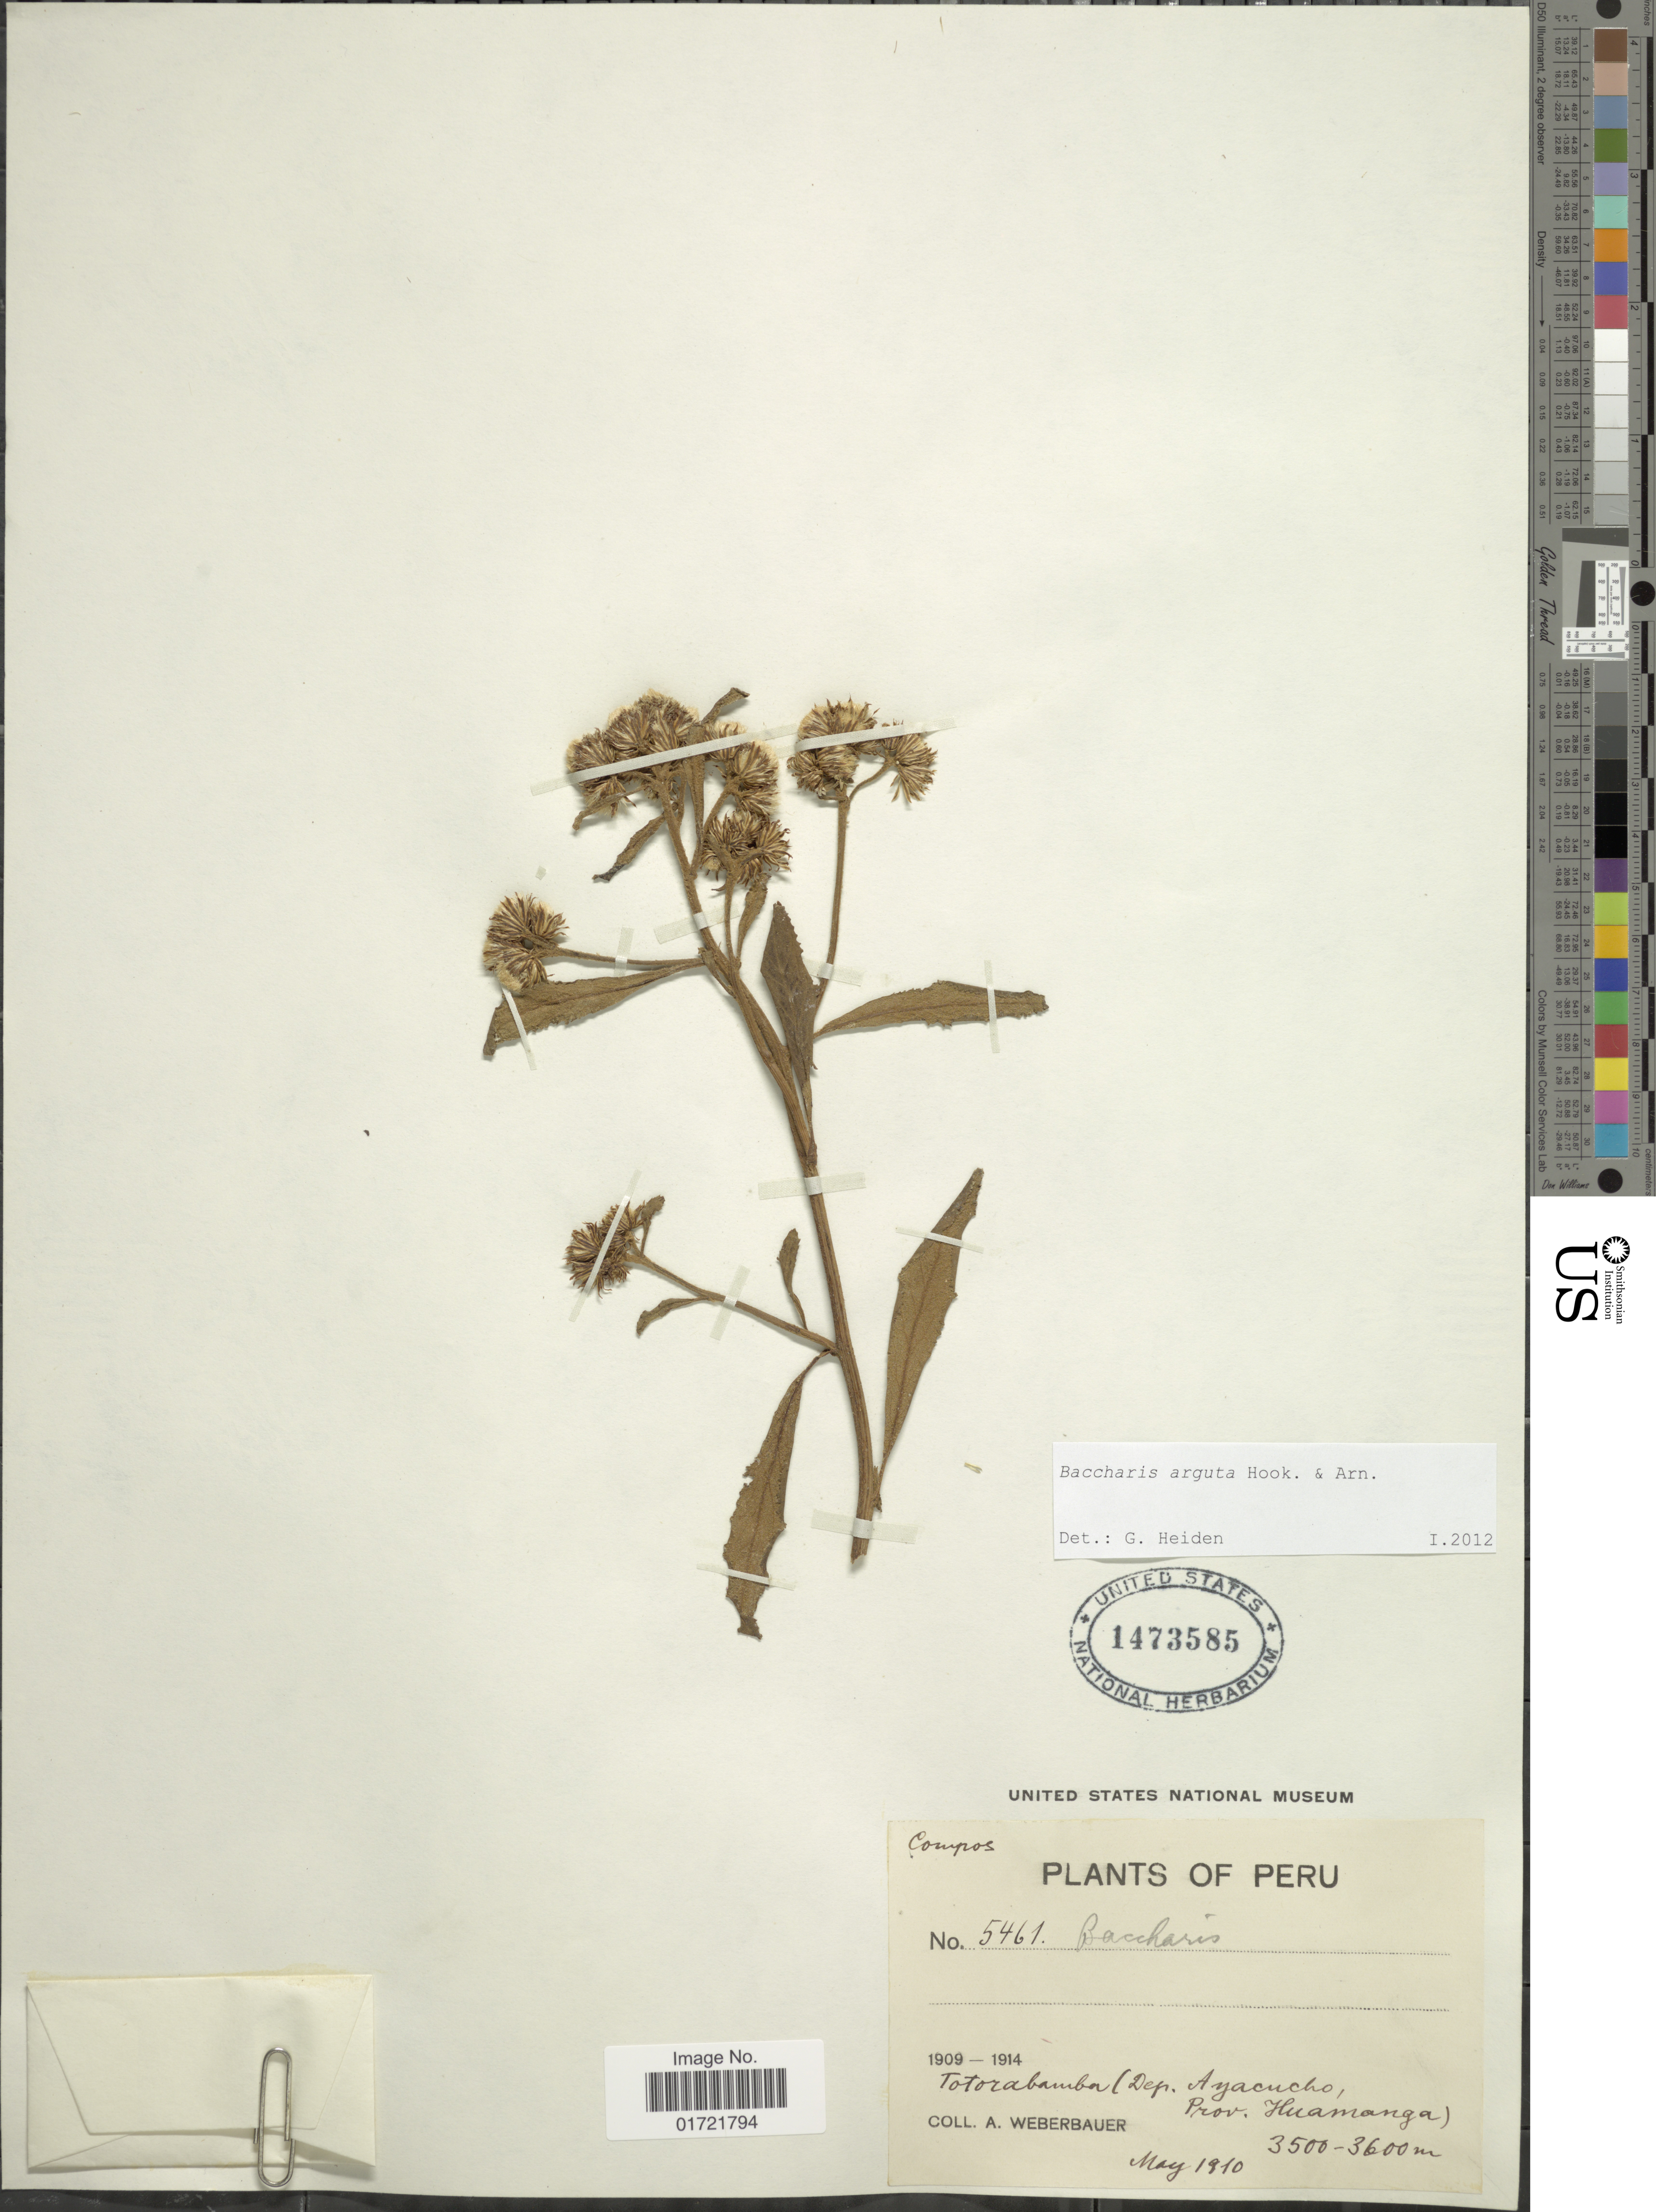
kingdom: Plantae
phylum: Tracheophyta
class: Magnoliopsida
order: Asterales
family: Asteraceae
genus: Baccharis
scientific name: Baccharis arguta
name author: Gillies ex Hook. & Arn.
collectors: A. Weberbauer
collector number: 5461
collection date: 1910-05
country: Peru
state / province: Ayacucho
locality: Totorabamba (Dep. Ayacucho, Prov. Huamanga)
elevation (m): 3500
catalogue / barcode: US 1473585